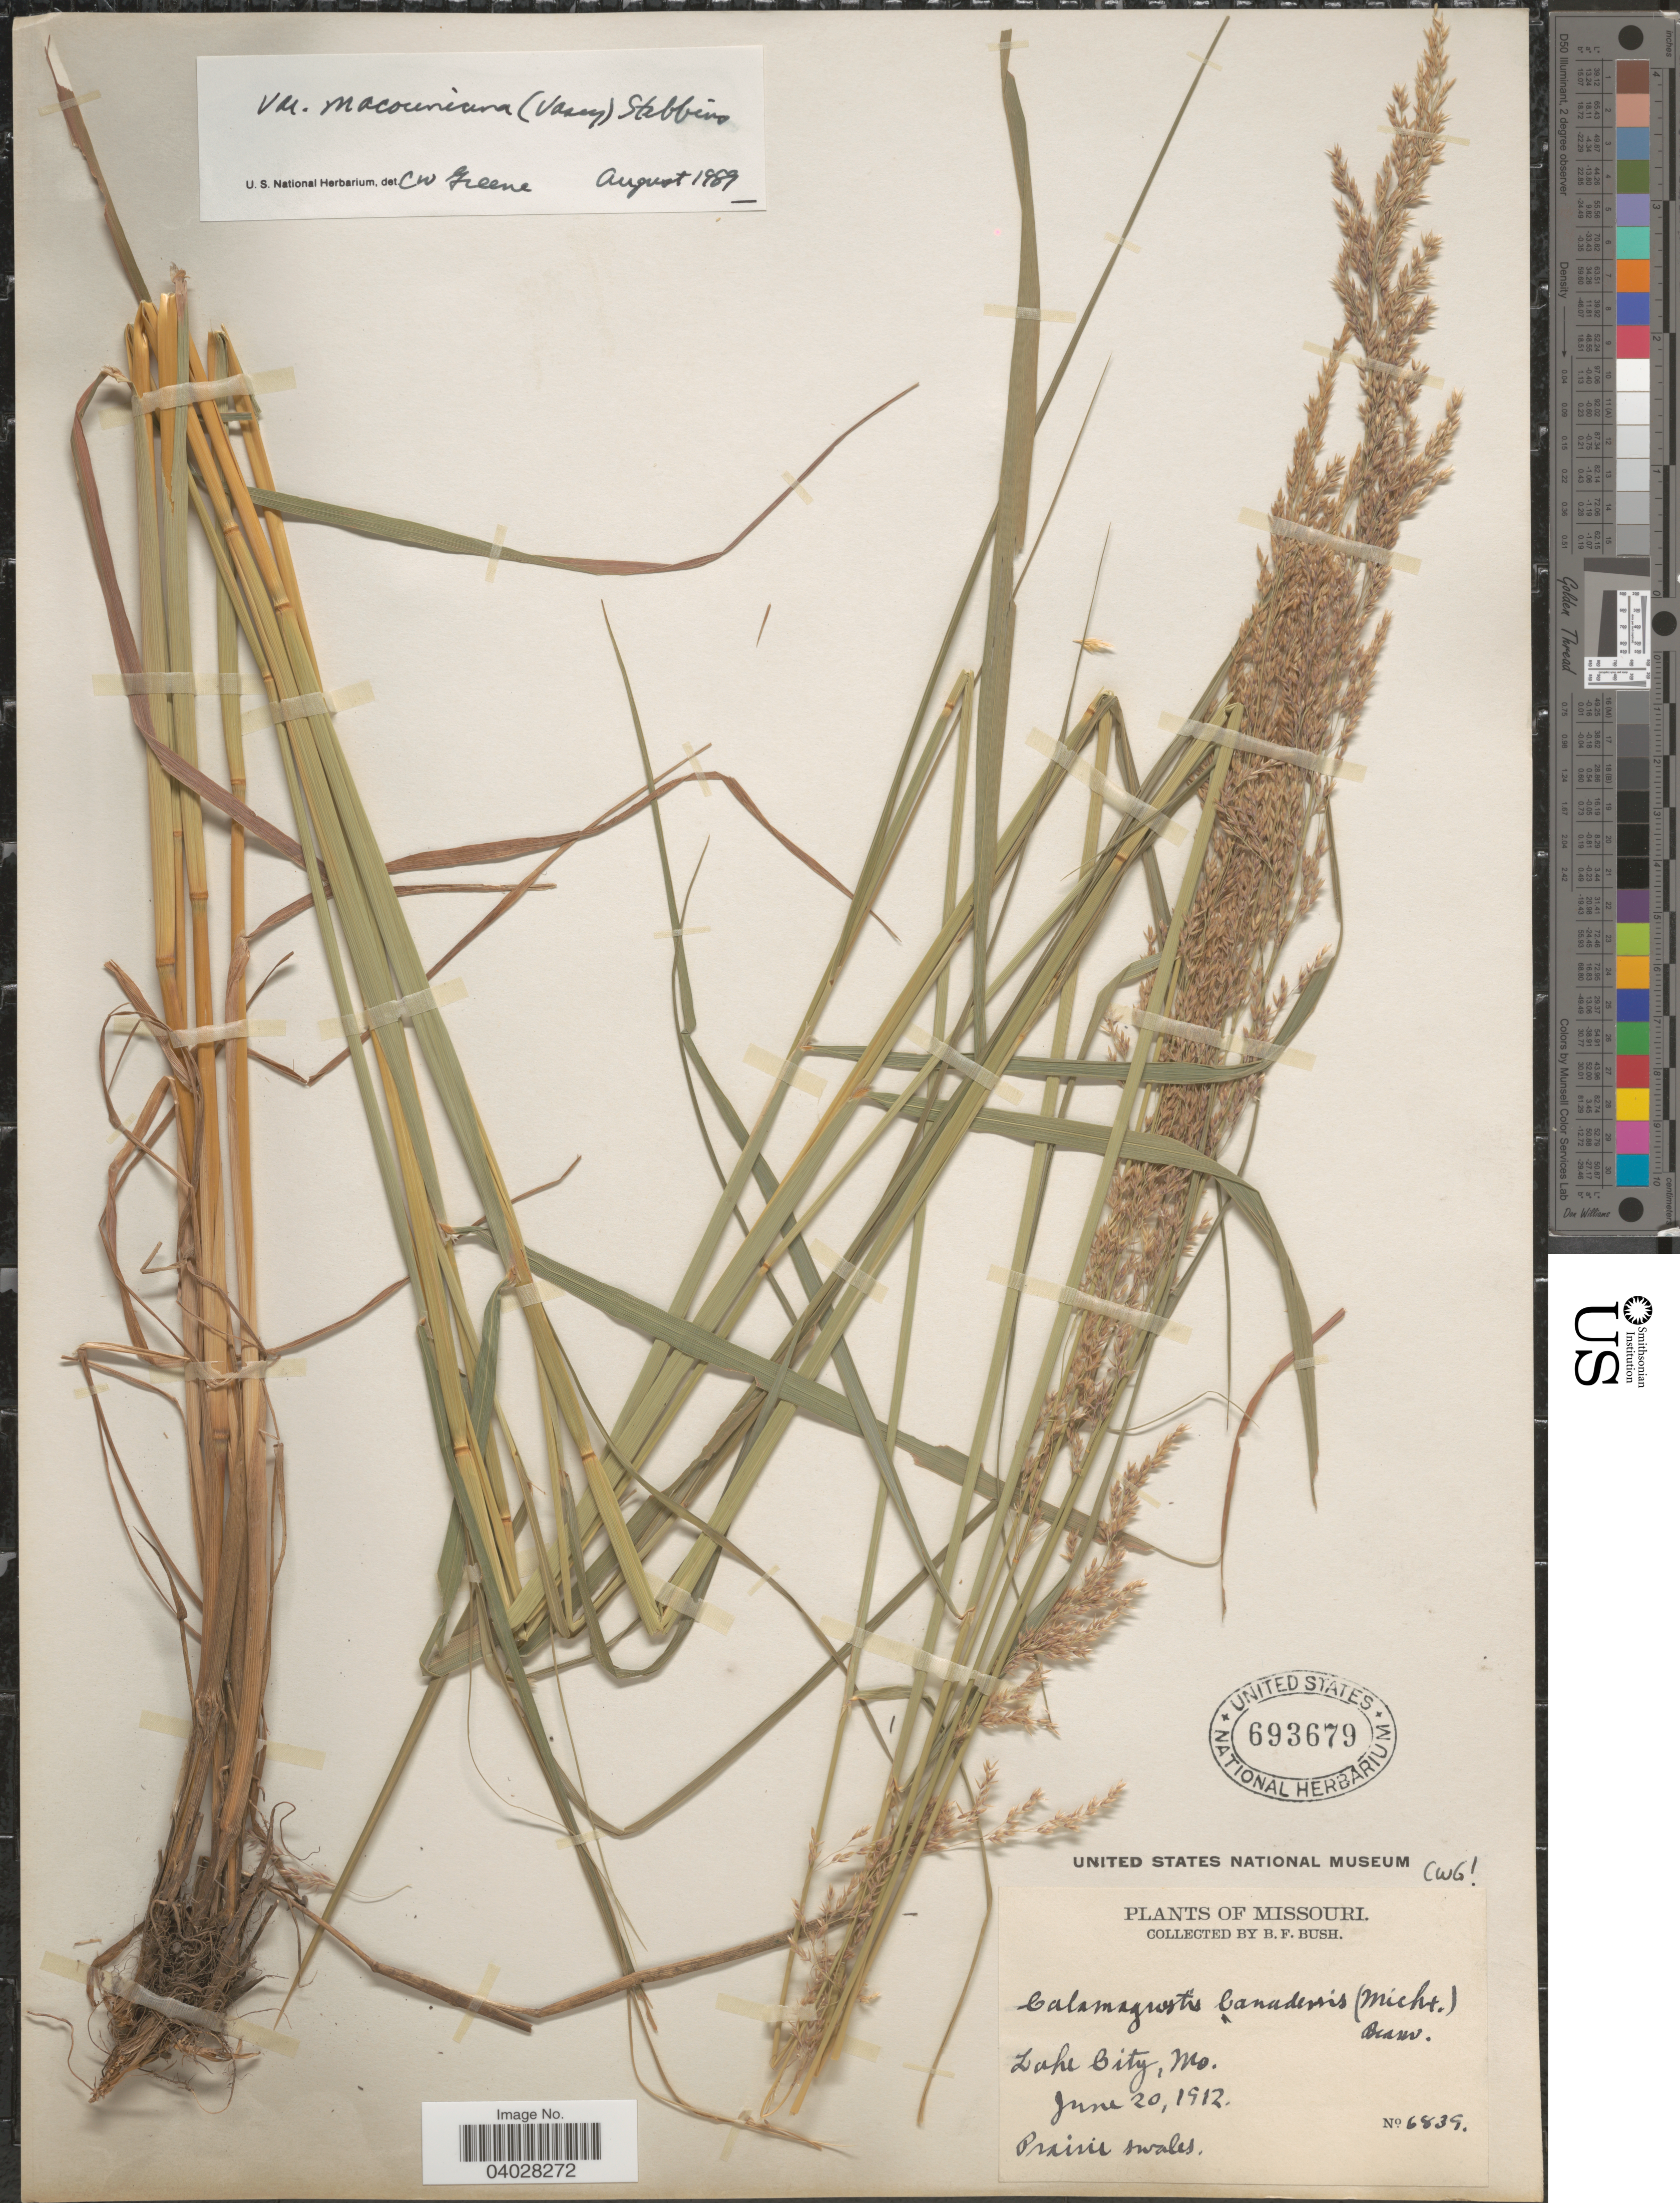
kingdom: Plantae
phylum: Tracheophyta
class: Liliopsida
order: Poales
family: Poaceae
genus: Calamagrostis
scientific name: Calamagrostis canadensis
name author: (Michx.) P. Beauv.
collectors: B. F. Bush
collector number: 6839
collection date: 1912-06-20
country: United States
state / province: Missouri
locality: Lake City.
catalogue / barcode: US 693679